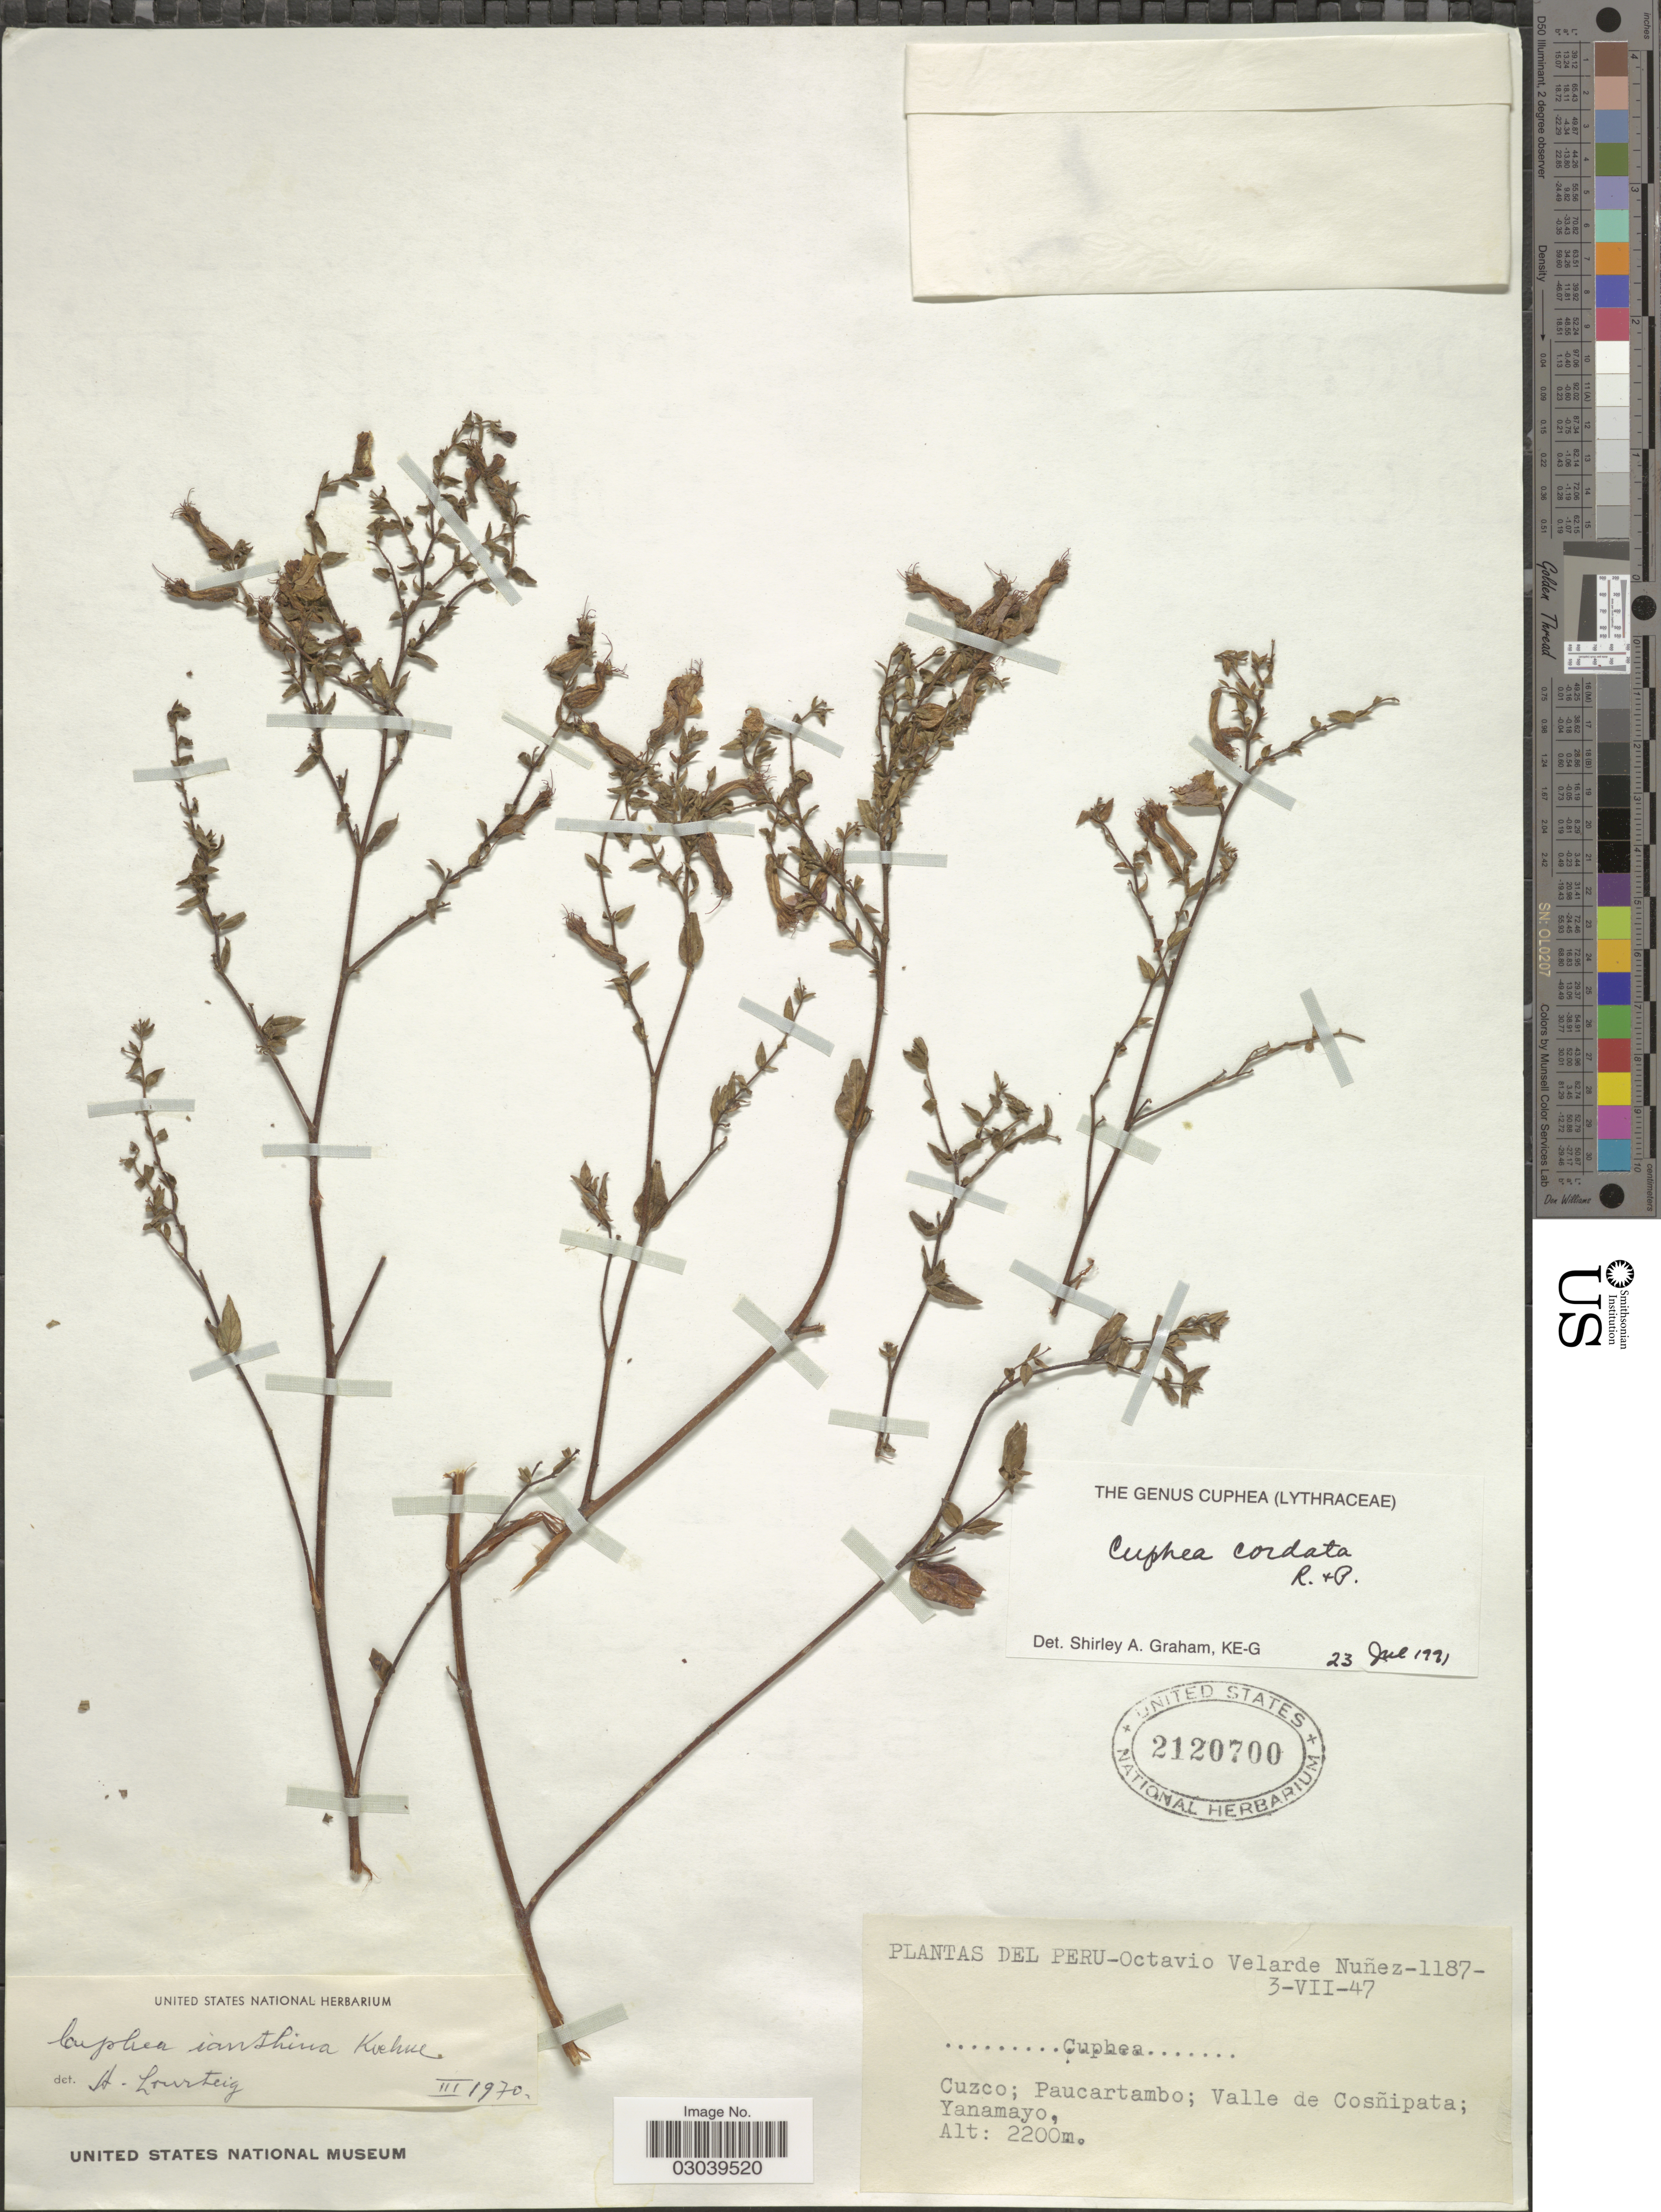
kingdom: Plantae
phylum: Tracheophyta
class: Magnoliopsida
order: Myrtales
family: Lythraceae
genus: Cuphea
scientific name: Cuphea cordata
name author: Ruiz & Pav.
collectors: O. Velarde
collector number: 1187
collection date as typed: Transcribed d/m/y: 3/7/47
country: Peru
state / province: Cusco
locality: Paucartambo; Valle de Cosñipata; Yanamayo.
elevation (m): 2200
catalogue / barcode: US 2120700